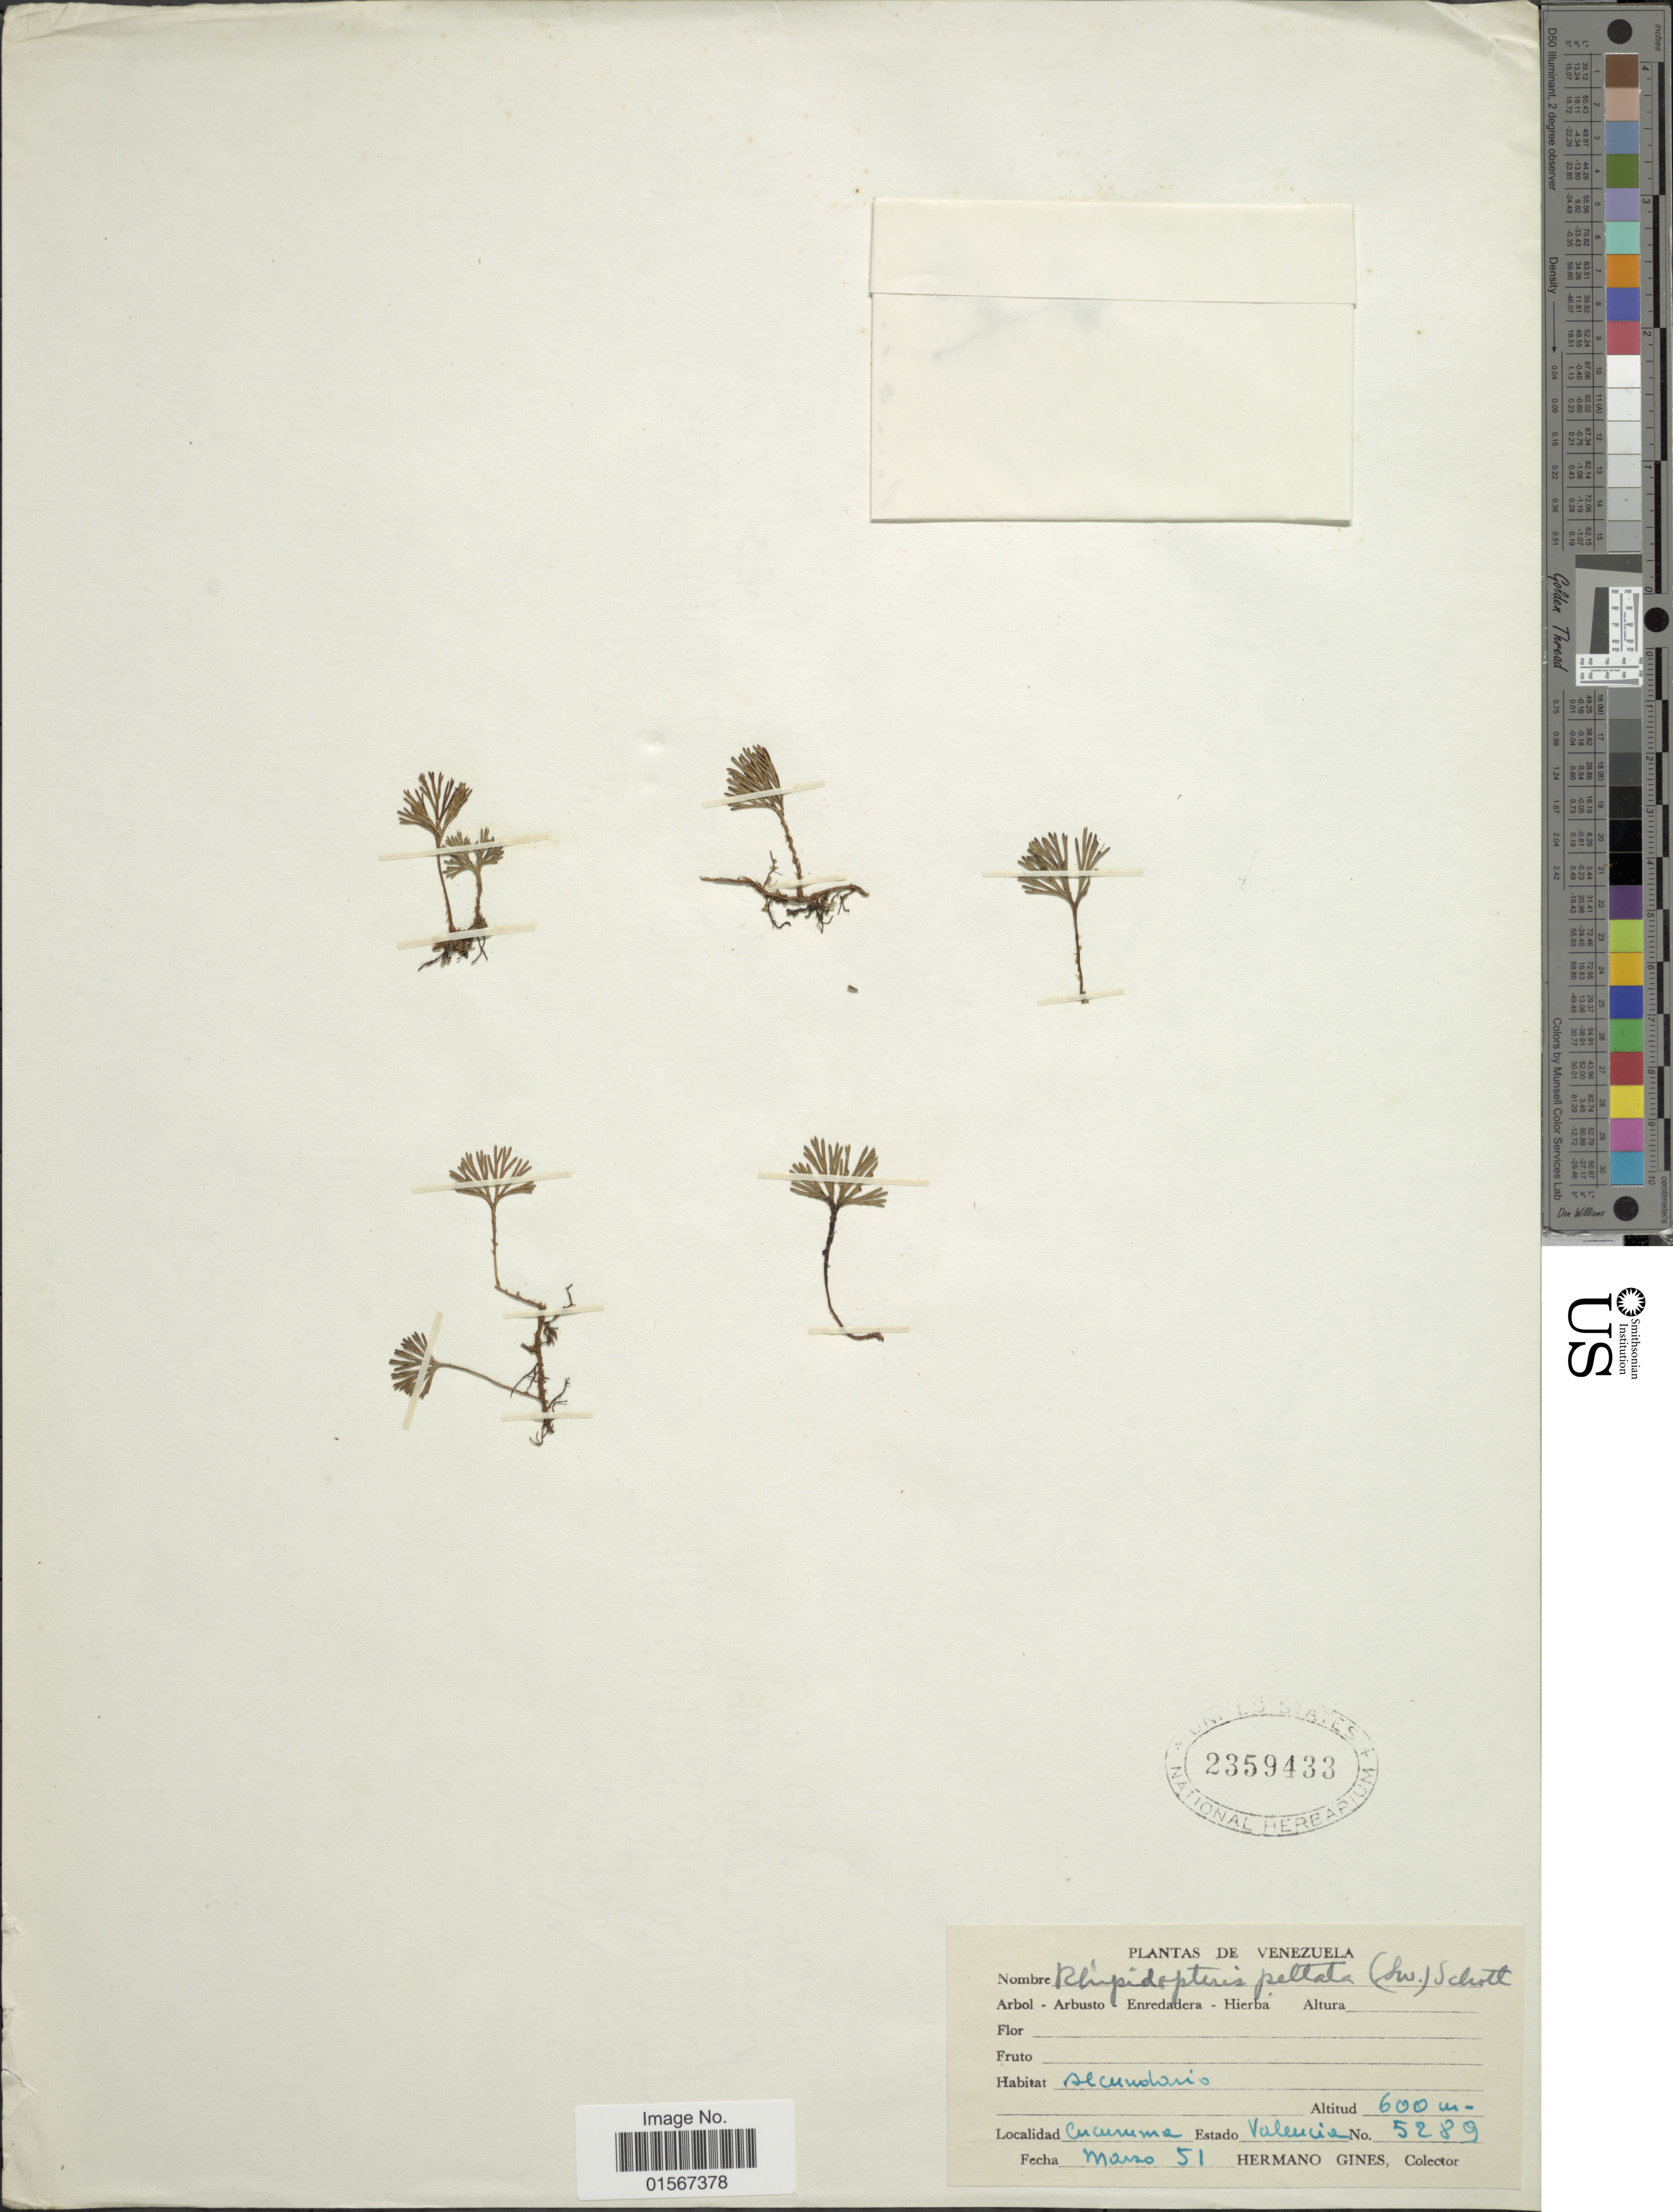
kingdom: Plantae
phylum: Tracheophyta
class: Polypodiopsida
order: Polypodiales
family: Dryopteridaceae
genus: Elaphoglossum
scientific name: Elaphoglossum peltatum f. peltatum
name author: (Sw.) Urb.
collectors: Bro. Gines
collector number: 5289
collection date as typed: Transcribed d/m/y: /3/51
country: Venezuela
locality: Venezuela, Cucurume, Estado: Valencie.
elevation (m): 600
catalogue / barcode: US 2359433